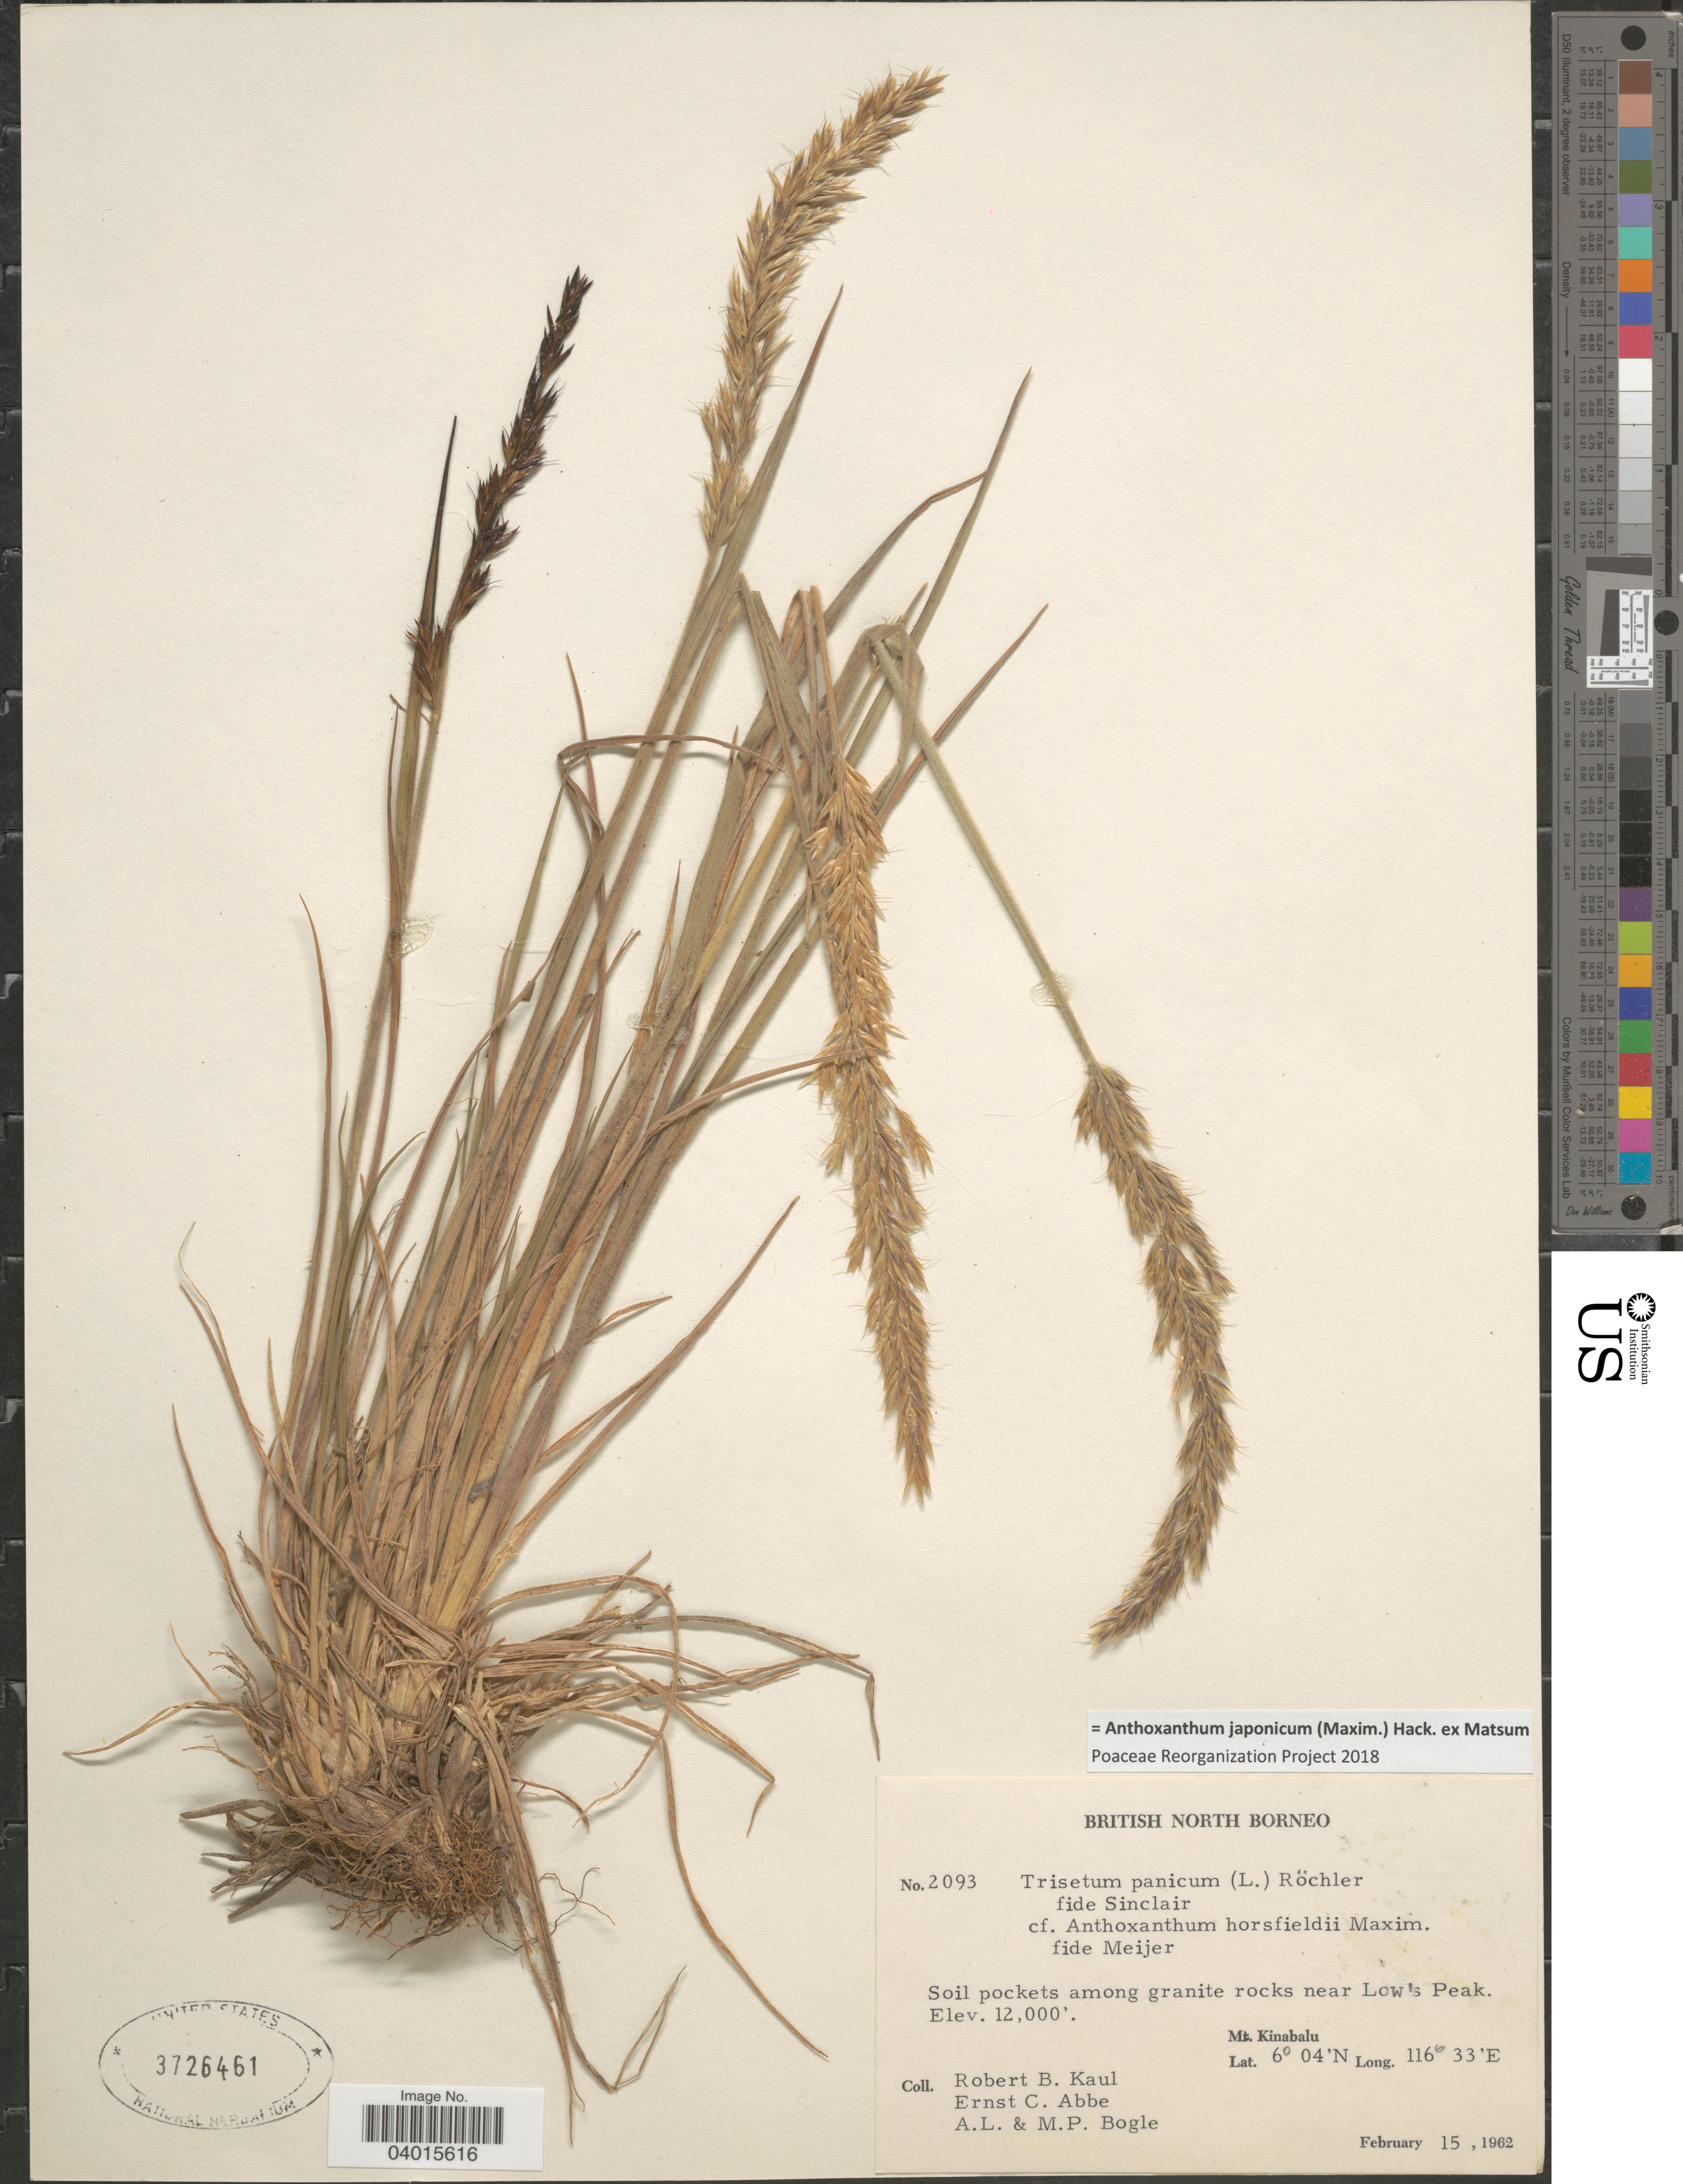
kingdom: Plantae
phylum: Tracheophyta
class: Liliopsida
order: Poales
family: Poaceae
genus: Anthoxanthum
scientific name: Anthoxanthum japonicum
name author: (Maxim.) Hack. ex Matsum.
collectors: R. Kaul, E. C. Abbe, Bogle, A.L. & M. Bogle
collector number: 2093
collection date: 1962-02-15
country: Malaysia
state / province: Sabah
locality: British North Borneo. Soil pockets among granite rocks near Low's Peak. Mt. Kinabalu.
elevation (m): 3658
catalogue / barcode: US 3726461